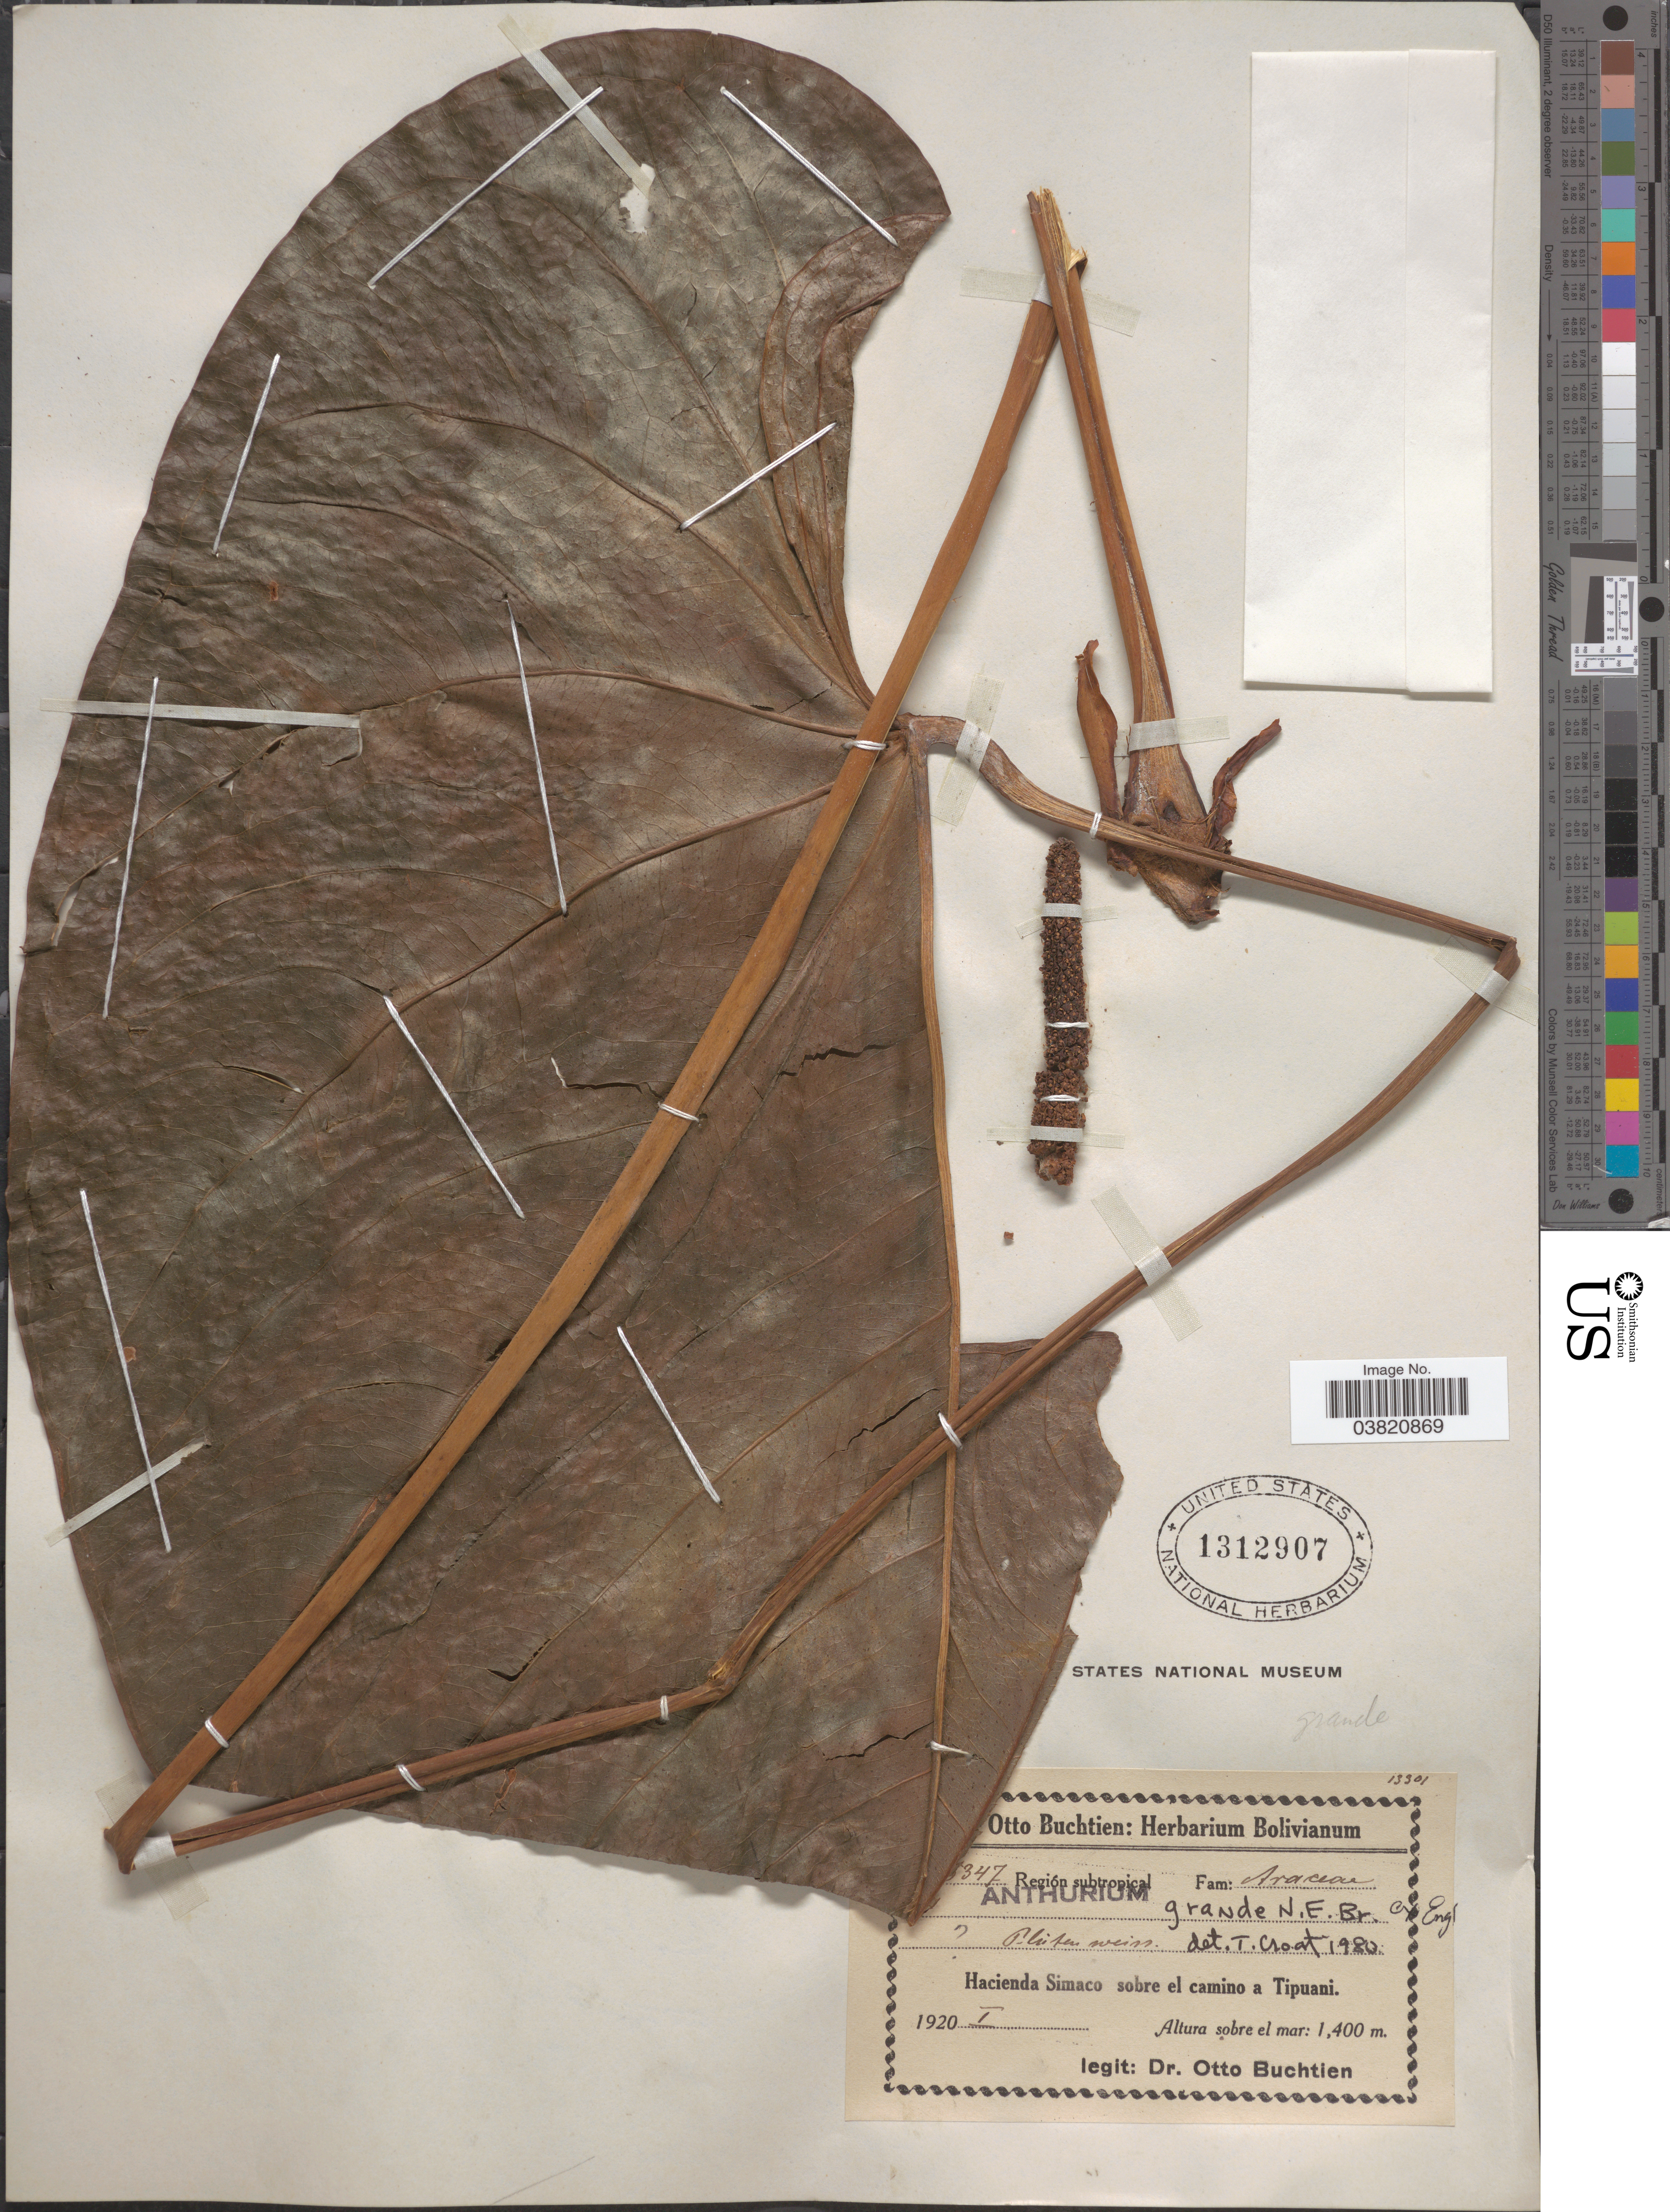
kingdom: Plantae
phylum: Tracheophyta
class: Liliopsida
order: Alismatales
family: Araceae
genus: Anthurium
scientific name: Anthurium grande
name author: N.E. Br. ex Engl.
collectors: O. Buchtien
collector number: !347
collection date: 1920-01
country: Bolivia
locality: Región subtropical. Hacienda Simaco sobre el camino a Tipuani.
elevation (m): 1400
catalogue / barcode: US 1312907